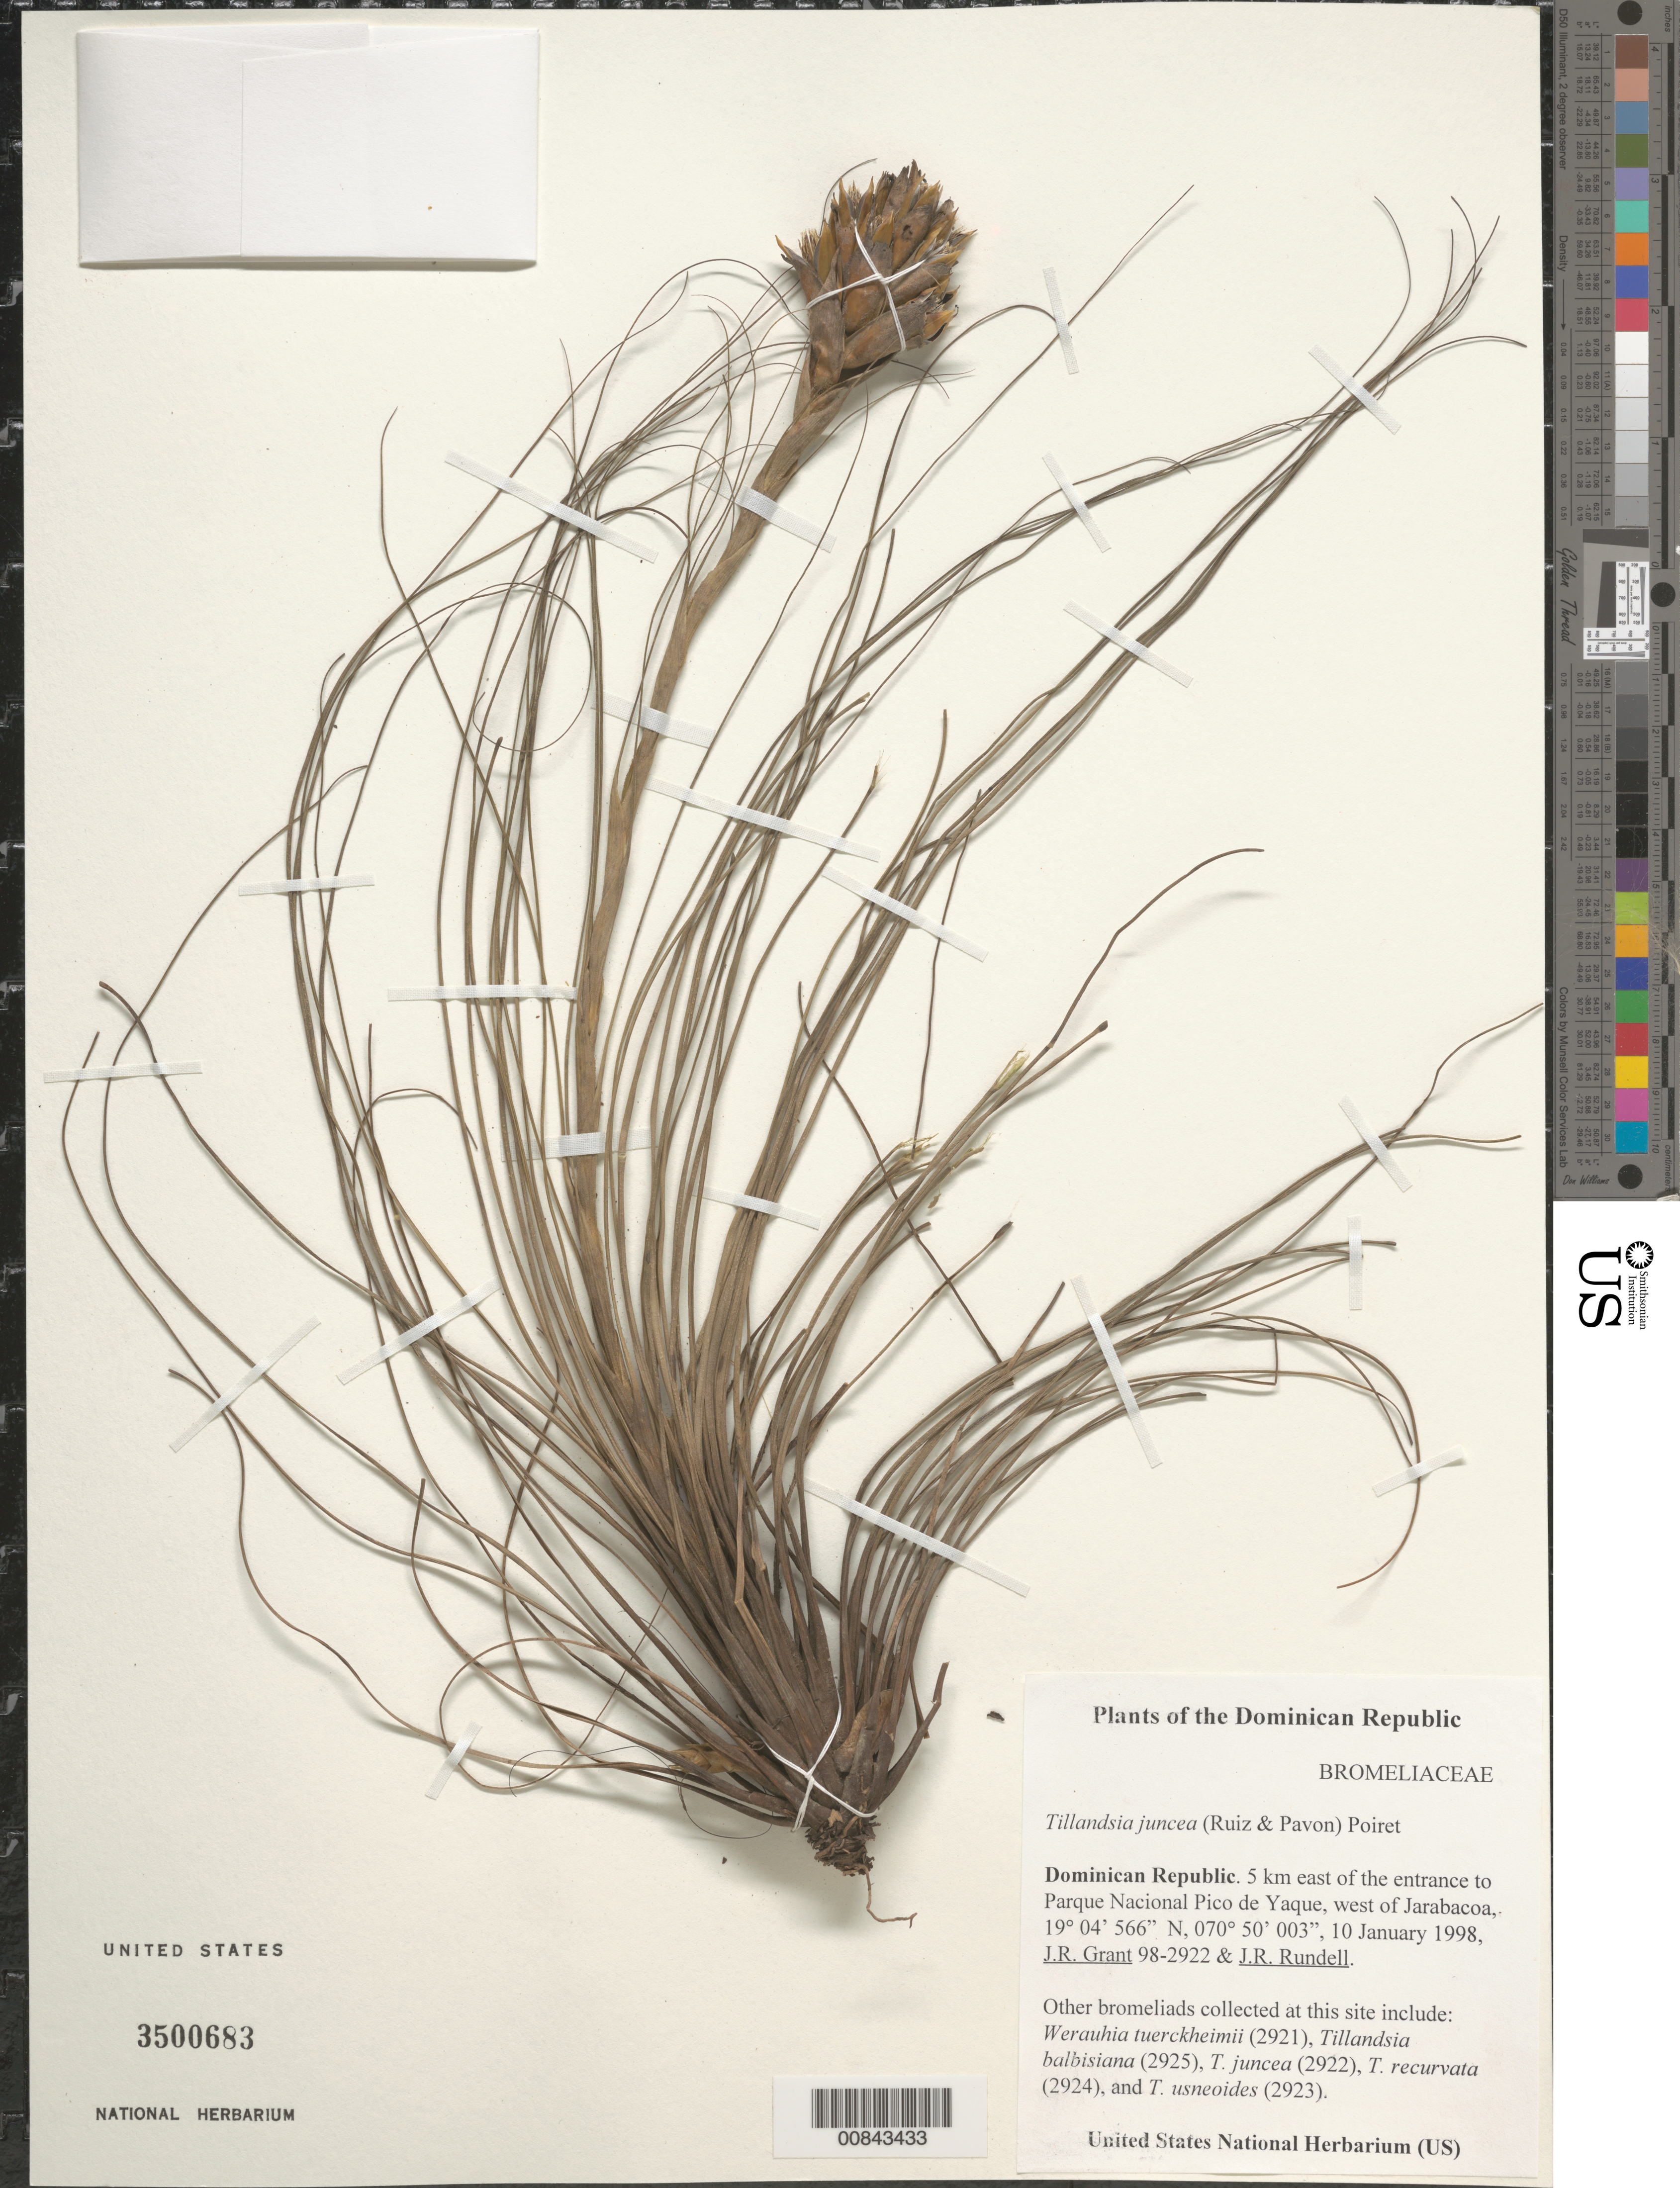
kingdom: Plantae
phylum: Tracheophyta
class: Liliopsida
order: Poales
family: Bromeliaceae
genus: Tillandsia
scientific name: Tillandsia juncea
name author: (Ruiz & Pav.) Poir.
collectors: J. R. Grant & J. R. Rundell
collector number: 982922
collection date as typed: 10 Jan 1998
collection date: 1998-01-10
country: Dominican Republic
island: Hispaniola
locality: Parque Nacional Pico de Yaque, 5 km east of entrance to, W of Jarabacoa.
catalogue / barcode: US 3500683